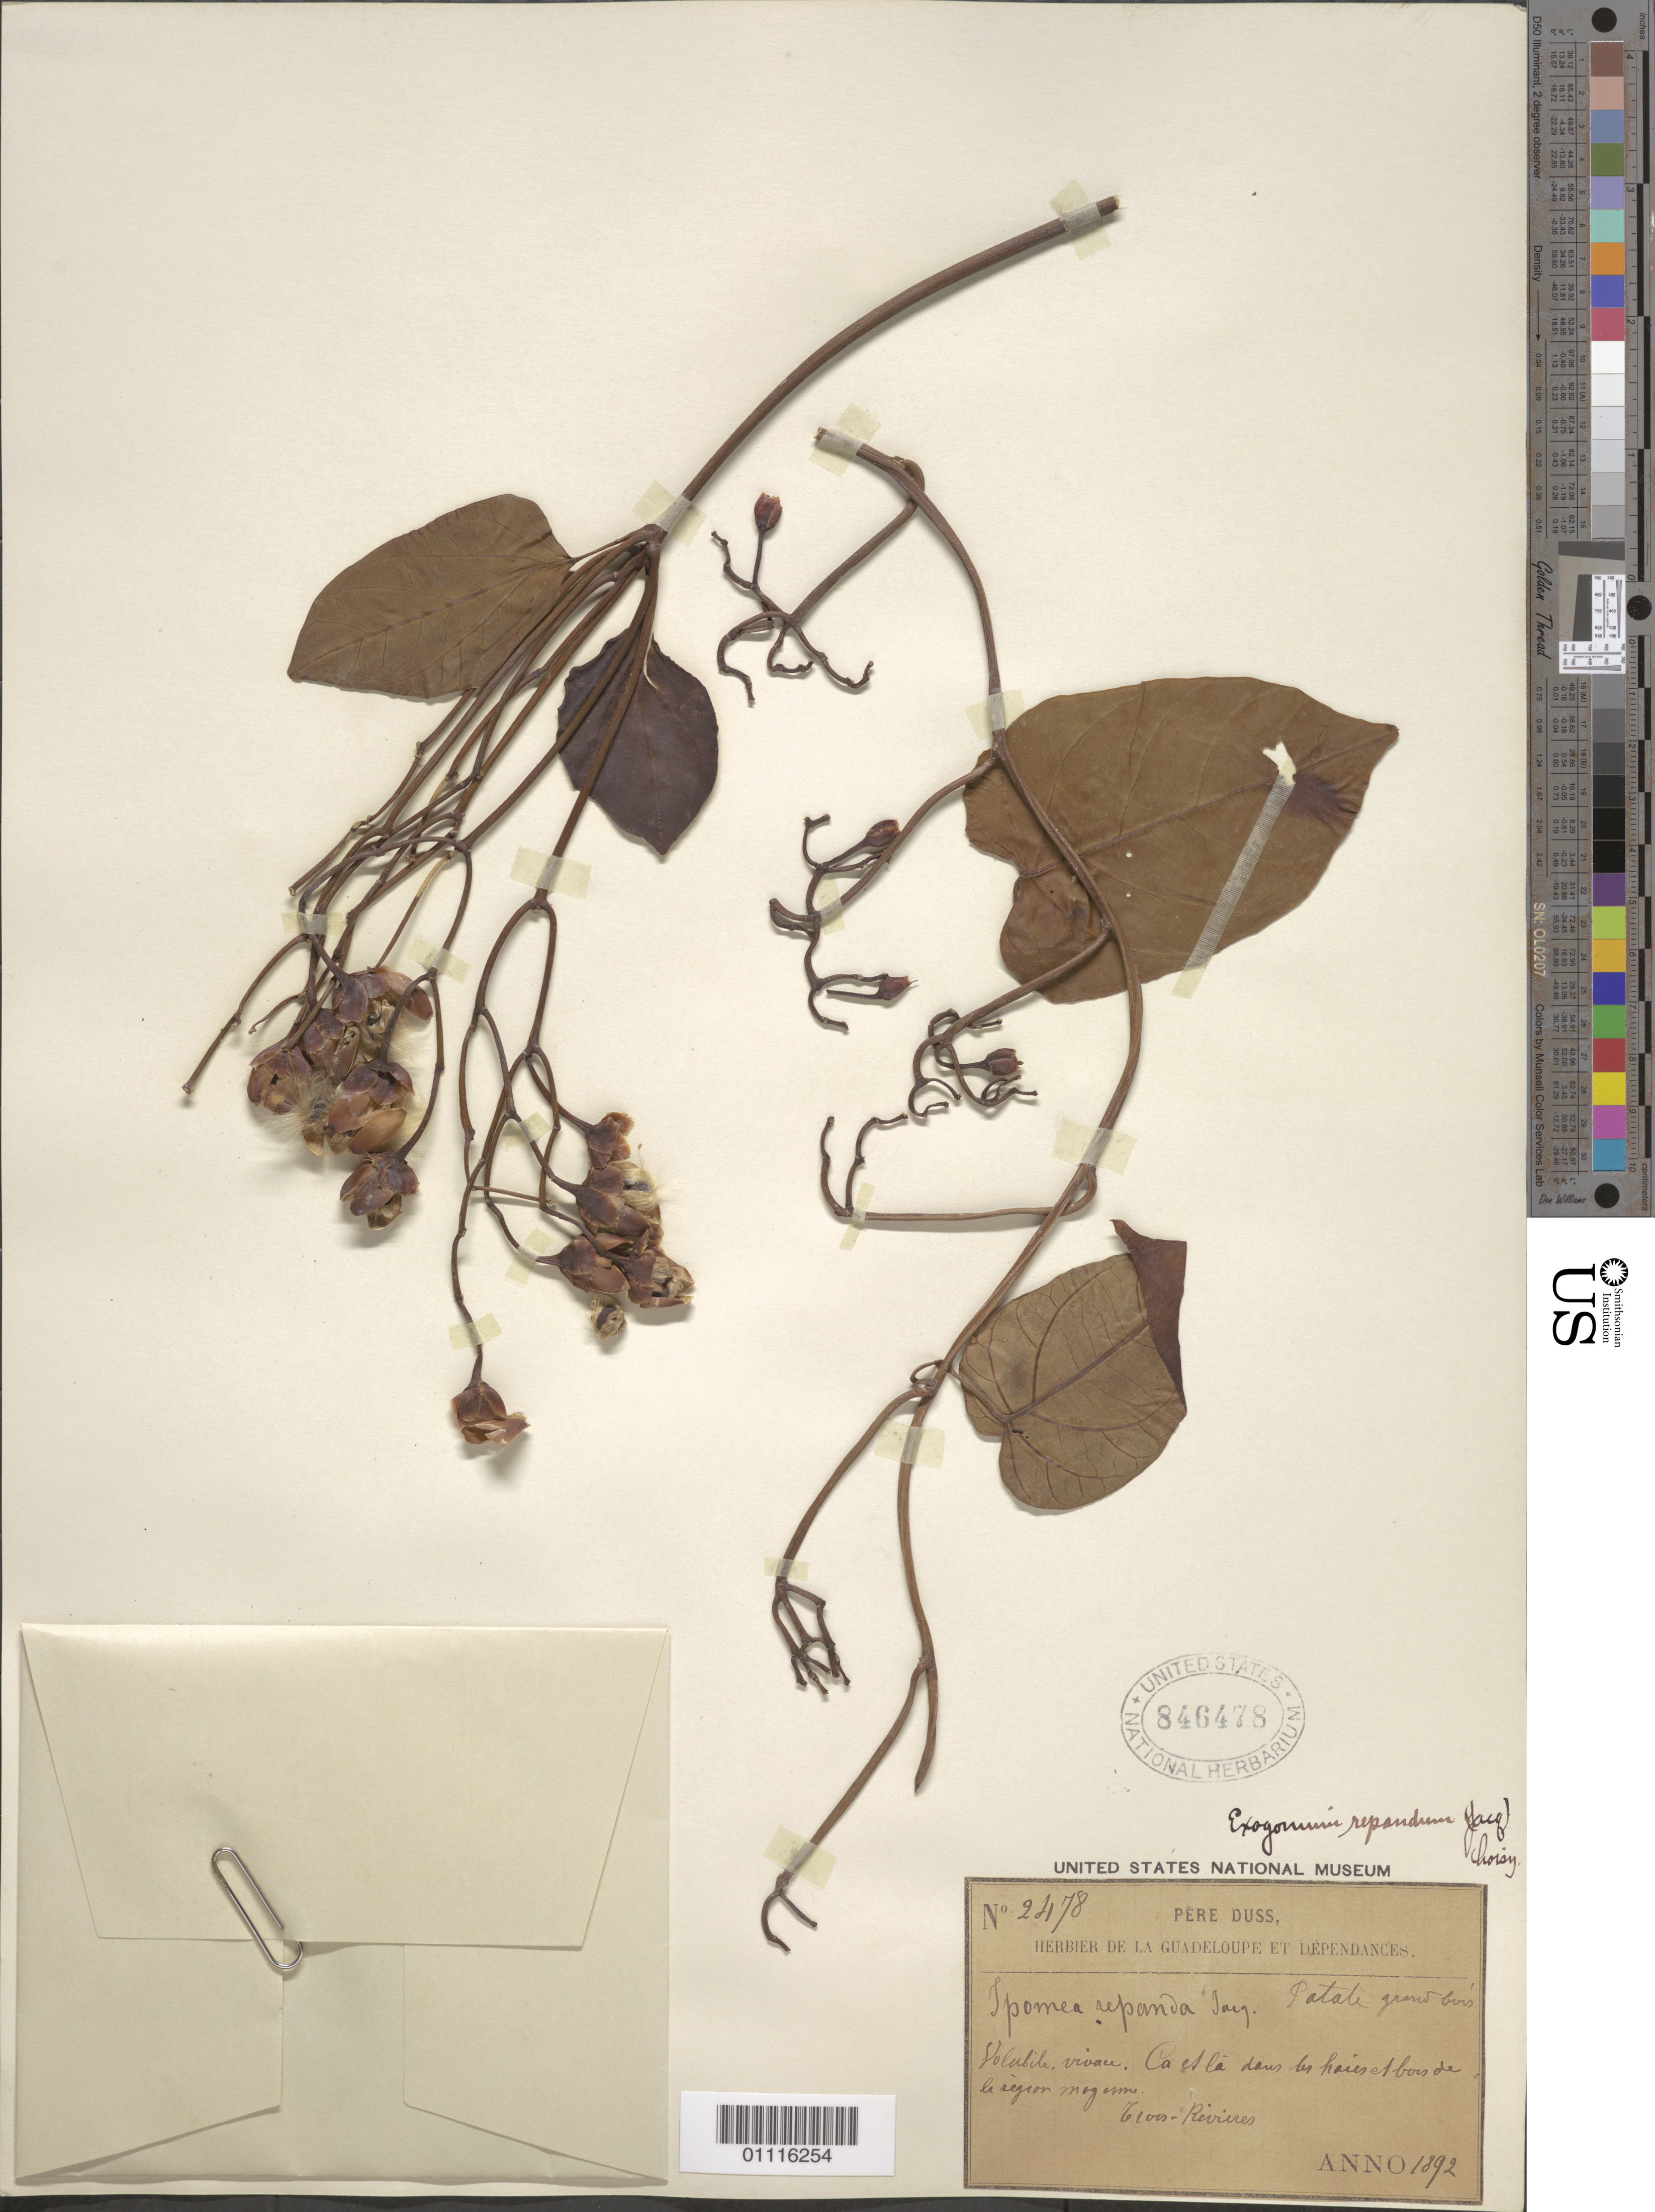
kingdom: Plantae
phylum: Tracheophyta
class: Magnoliopsida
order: Solanales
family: Convolvulaceae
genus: Ipomoea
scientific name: Ipomoea repanda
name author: Jacq.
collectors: Père Duss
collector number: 2478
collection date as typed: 1892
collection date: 1892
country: Guadeloupe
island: Basse Terre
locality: Ca et la dous les haies et bos de le region magenne. Trois-Rivieres.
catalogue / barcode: US 846478